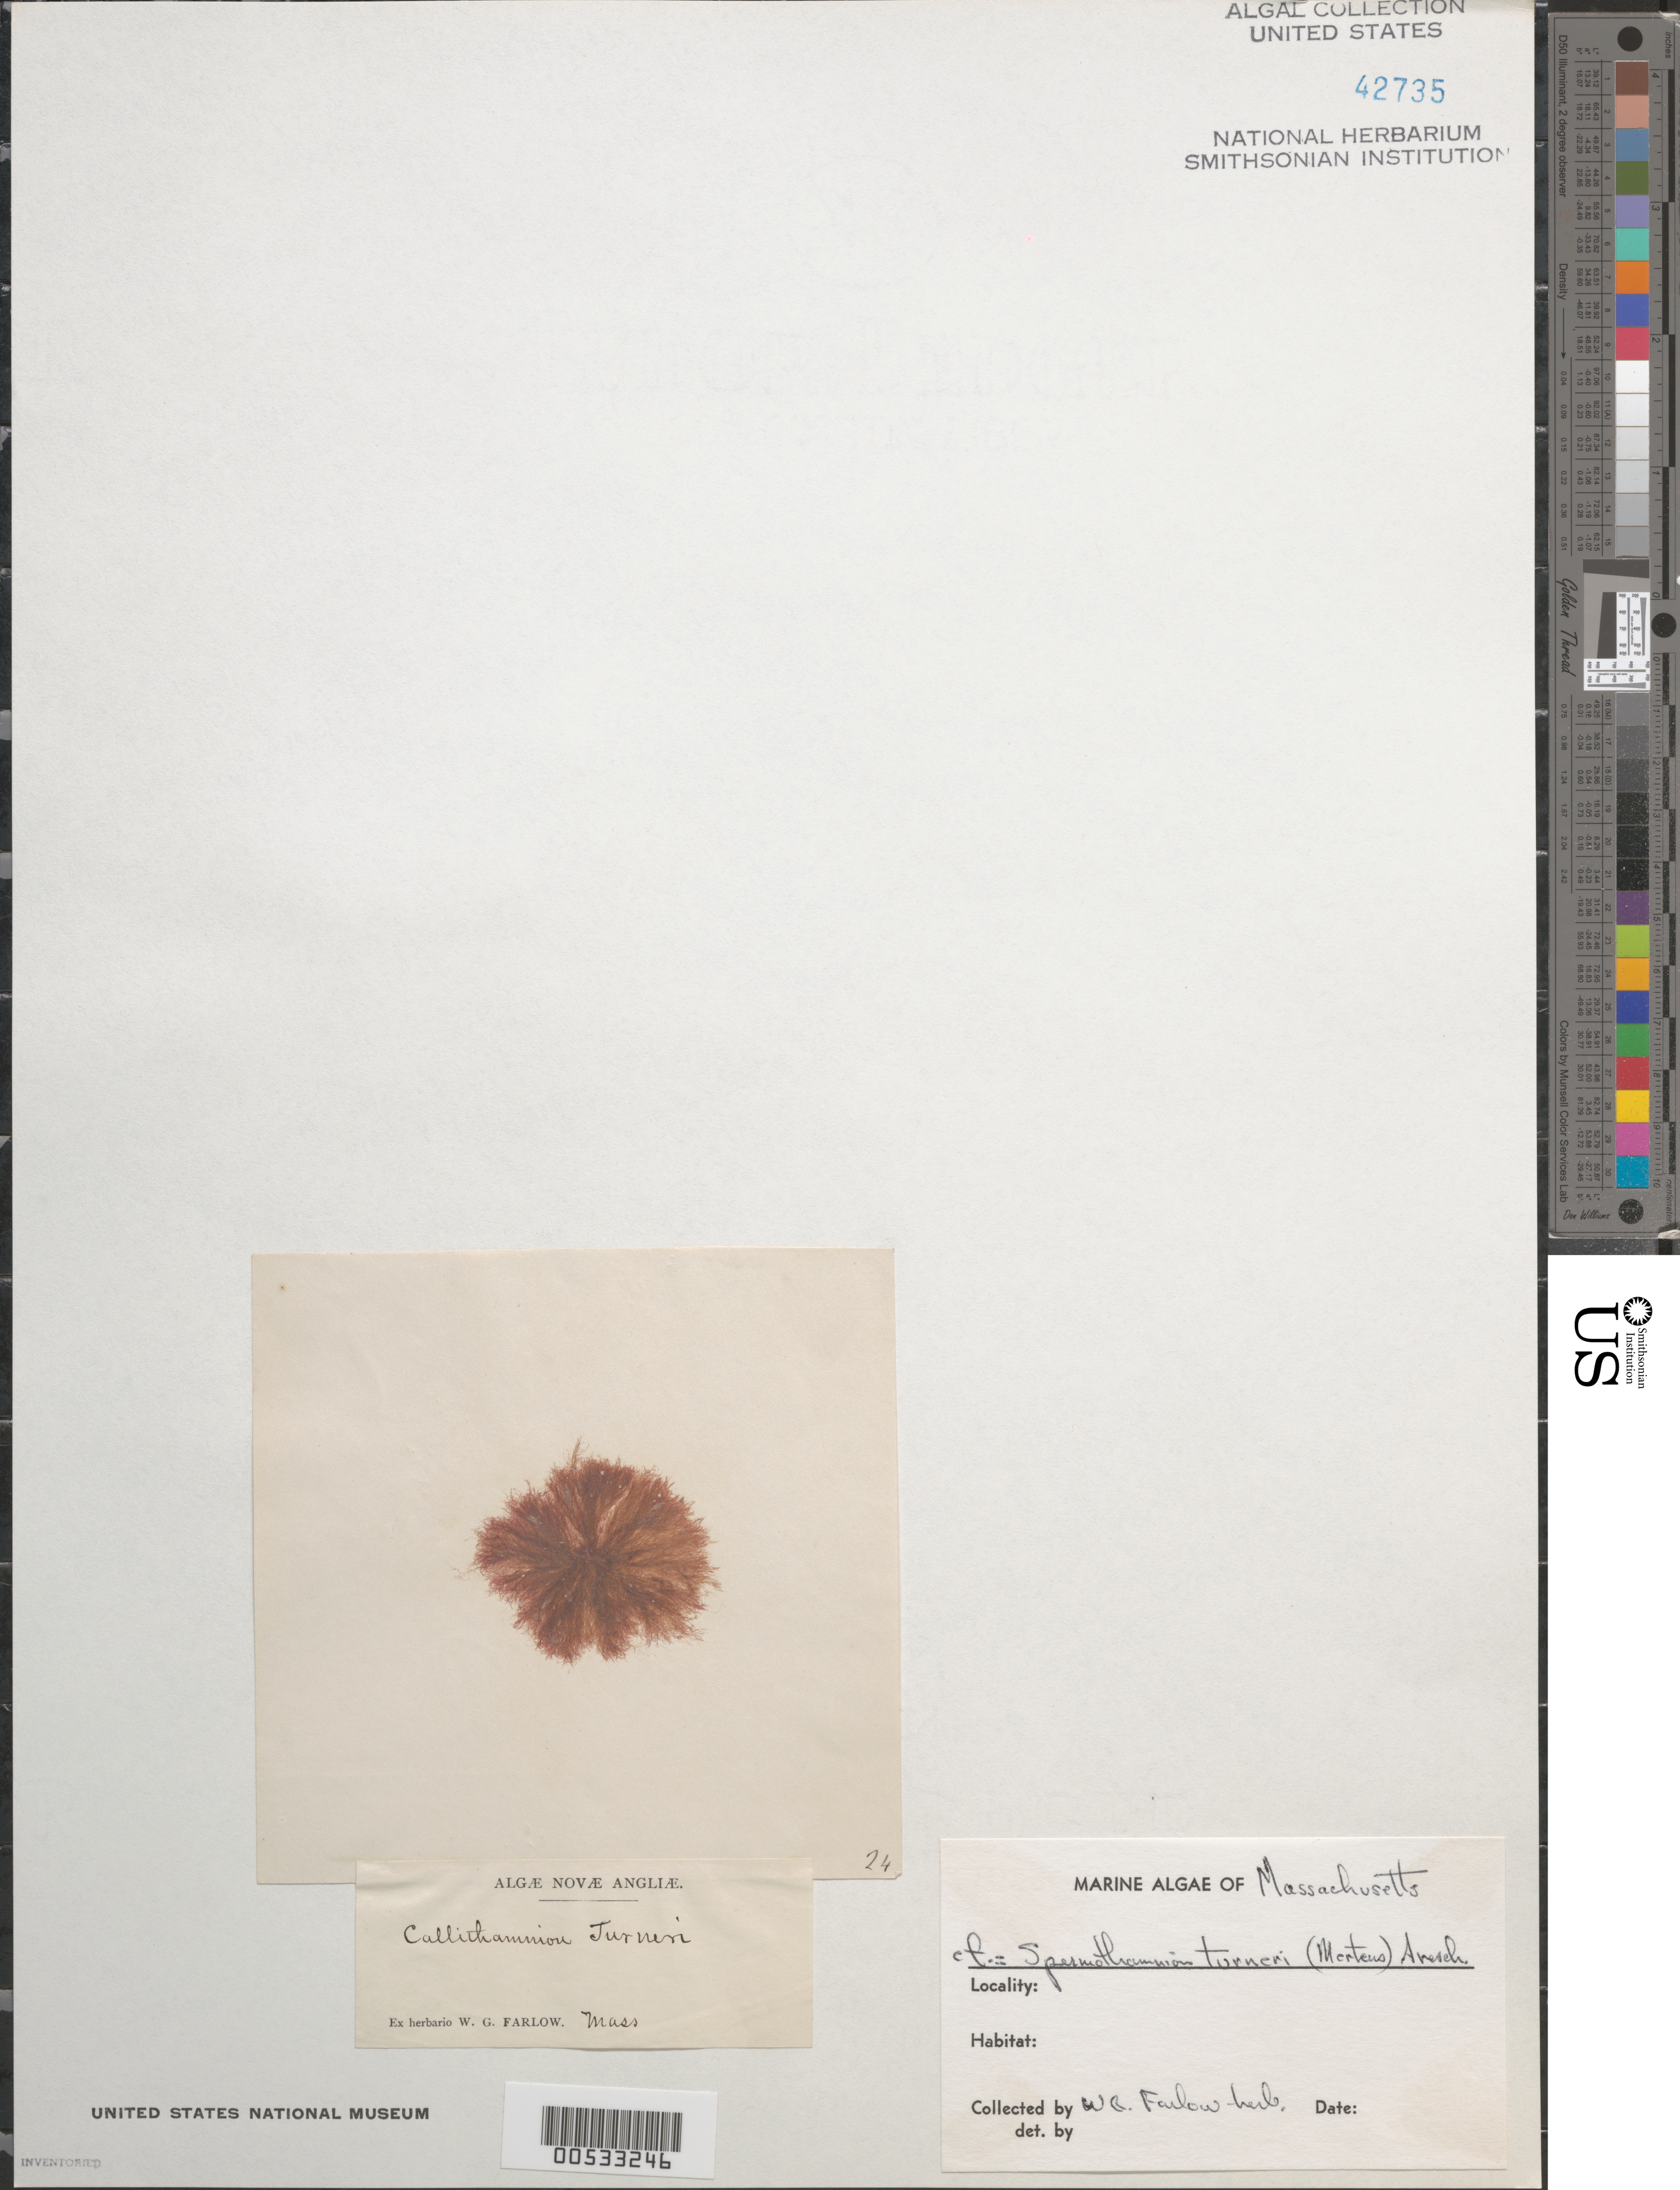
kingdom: Plantae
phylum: Rhodophyta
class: Florideophyceae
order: Ceramiales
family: Ceramiaceae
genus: Scagelothamnion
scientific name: Scagelothamnion turneri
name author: (Mert. ex Roth) A. Athanasiadis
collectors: W. Farlow (Herbarium)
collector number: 24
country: United States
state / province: Massachusetts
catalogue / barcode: US 42735